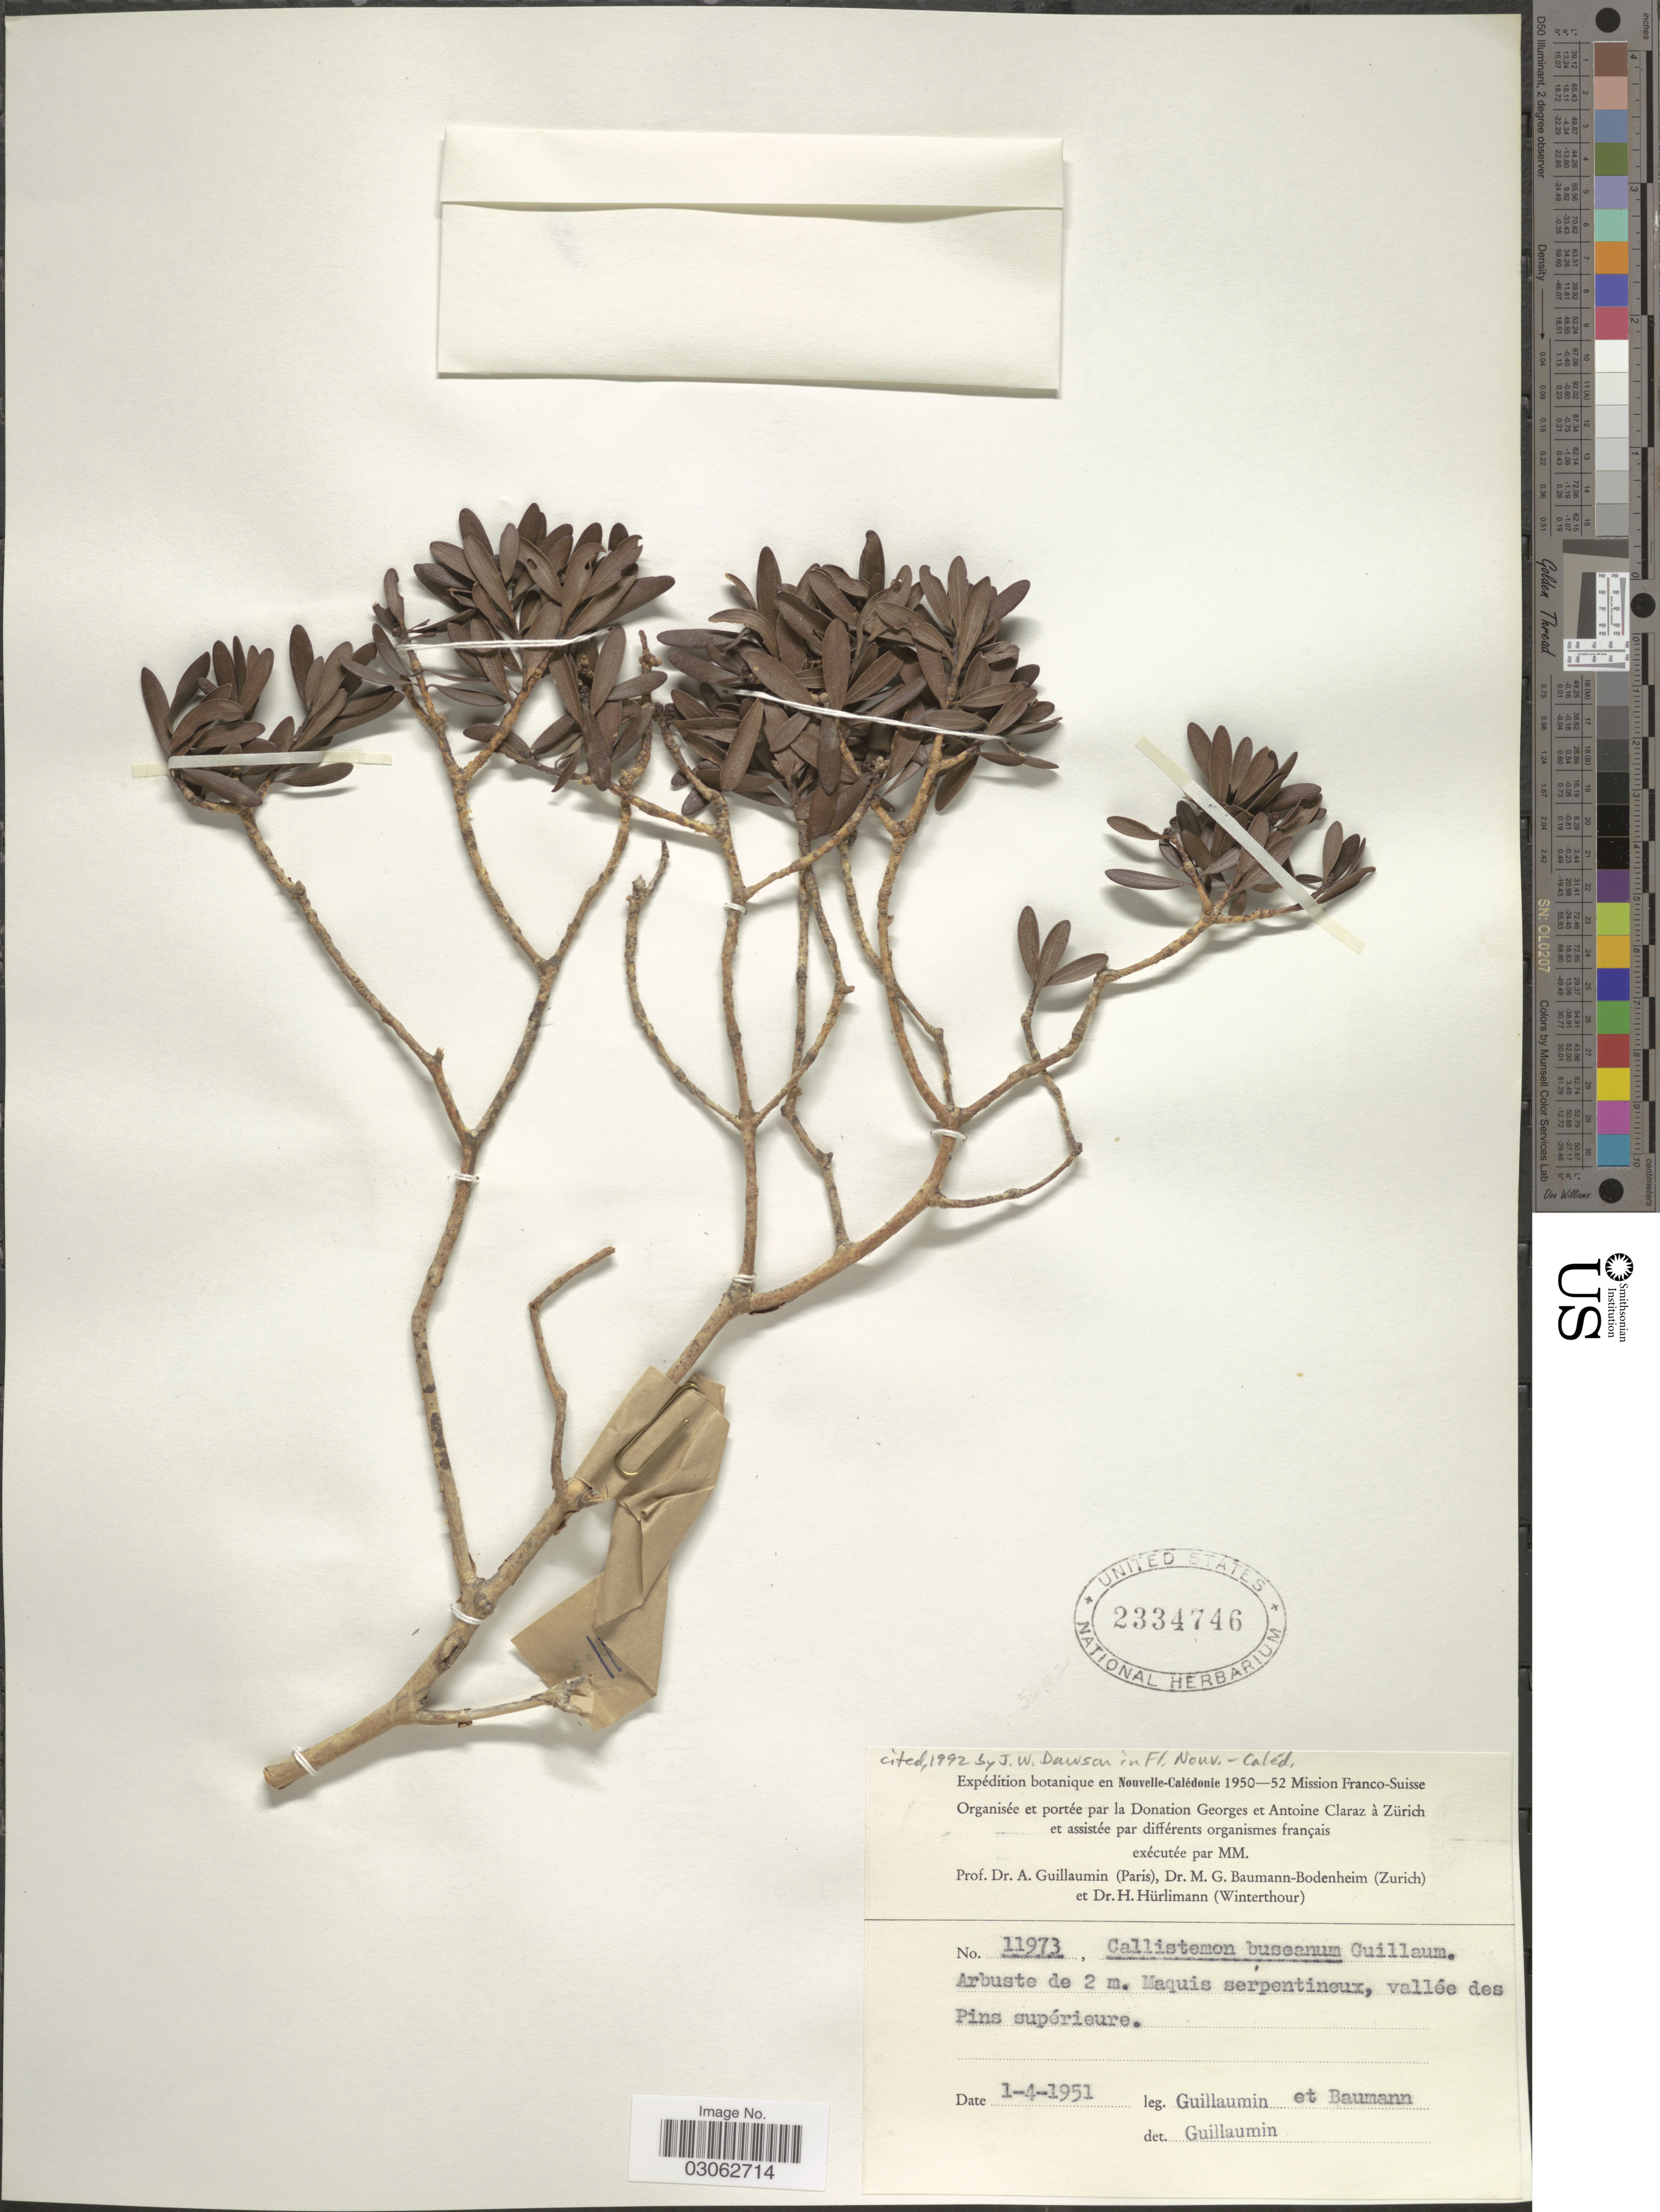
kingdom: Plantae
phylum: Tracheophyta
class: Magnoliopsida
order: Myrtales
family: Myrtaceae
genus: Callistemon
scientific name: Callistemon buseanus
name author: Guillaumin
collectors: A. Guillaumin & M. G. Baumann-Bodenheim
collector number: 11973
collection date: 1951-04-01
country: New Caledonia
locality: Vallée des Pins supérieure.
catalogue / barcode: US 2334746